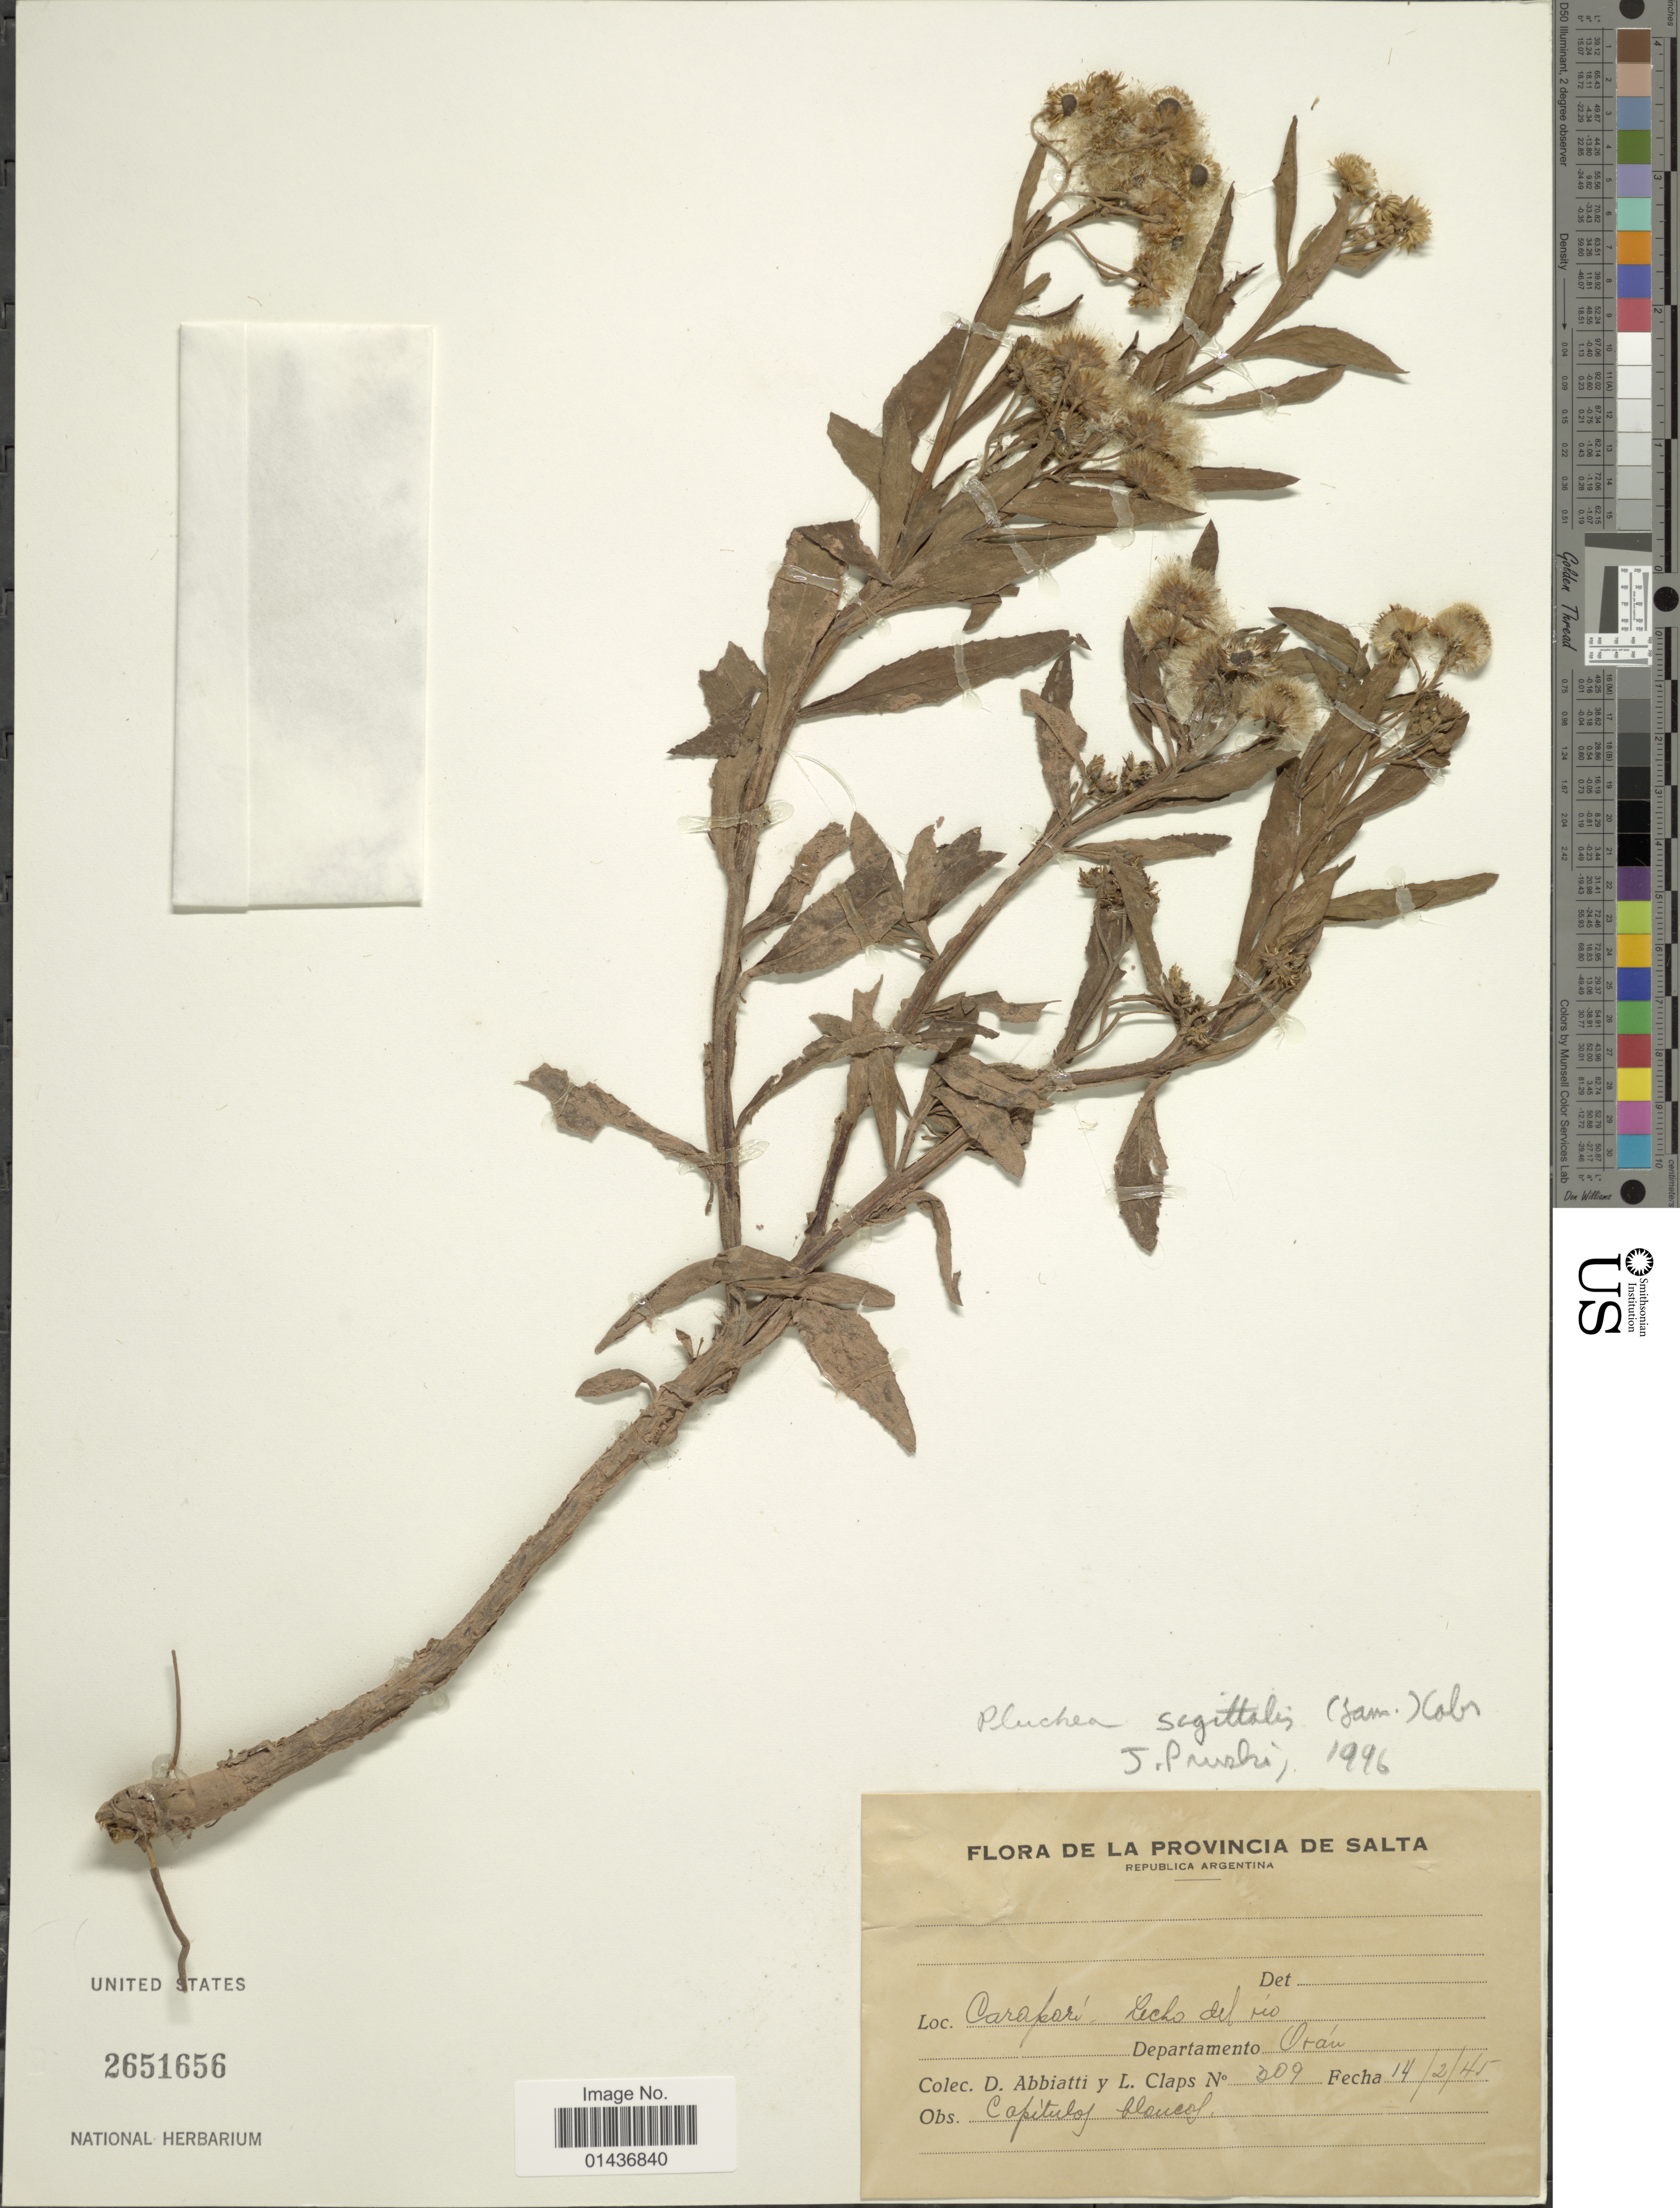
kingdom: Plantae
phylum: Tracheophyta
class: Magnoliopsida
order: Asterales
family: Asteraceae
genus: Pluchea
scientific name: Pluchea suaveolens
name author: (Vell.) Kuntze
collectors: D. Abbiatti & L. Claps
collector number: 309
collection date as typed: Transcribed d/m/y: 14/2/45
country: Argentina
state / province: Salta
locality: De La Provincia De Salta, Carapar, Lecho del Rio, Departamento Oran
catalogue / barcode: US 2651656